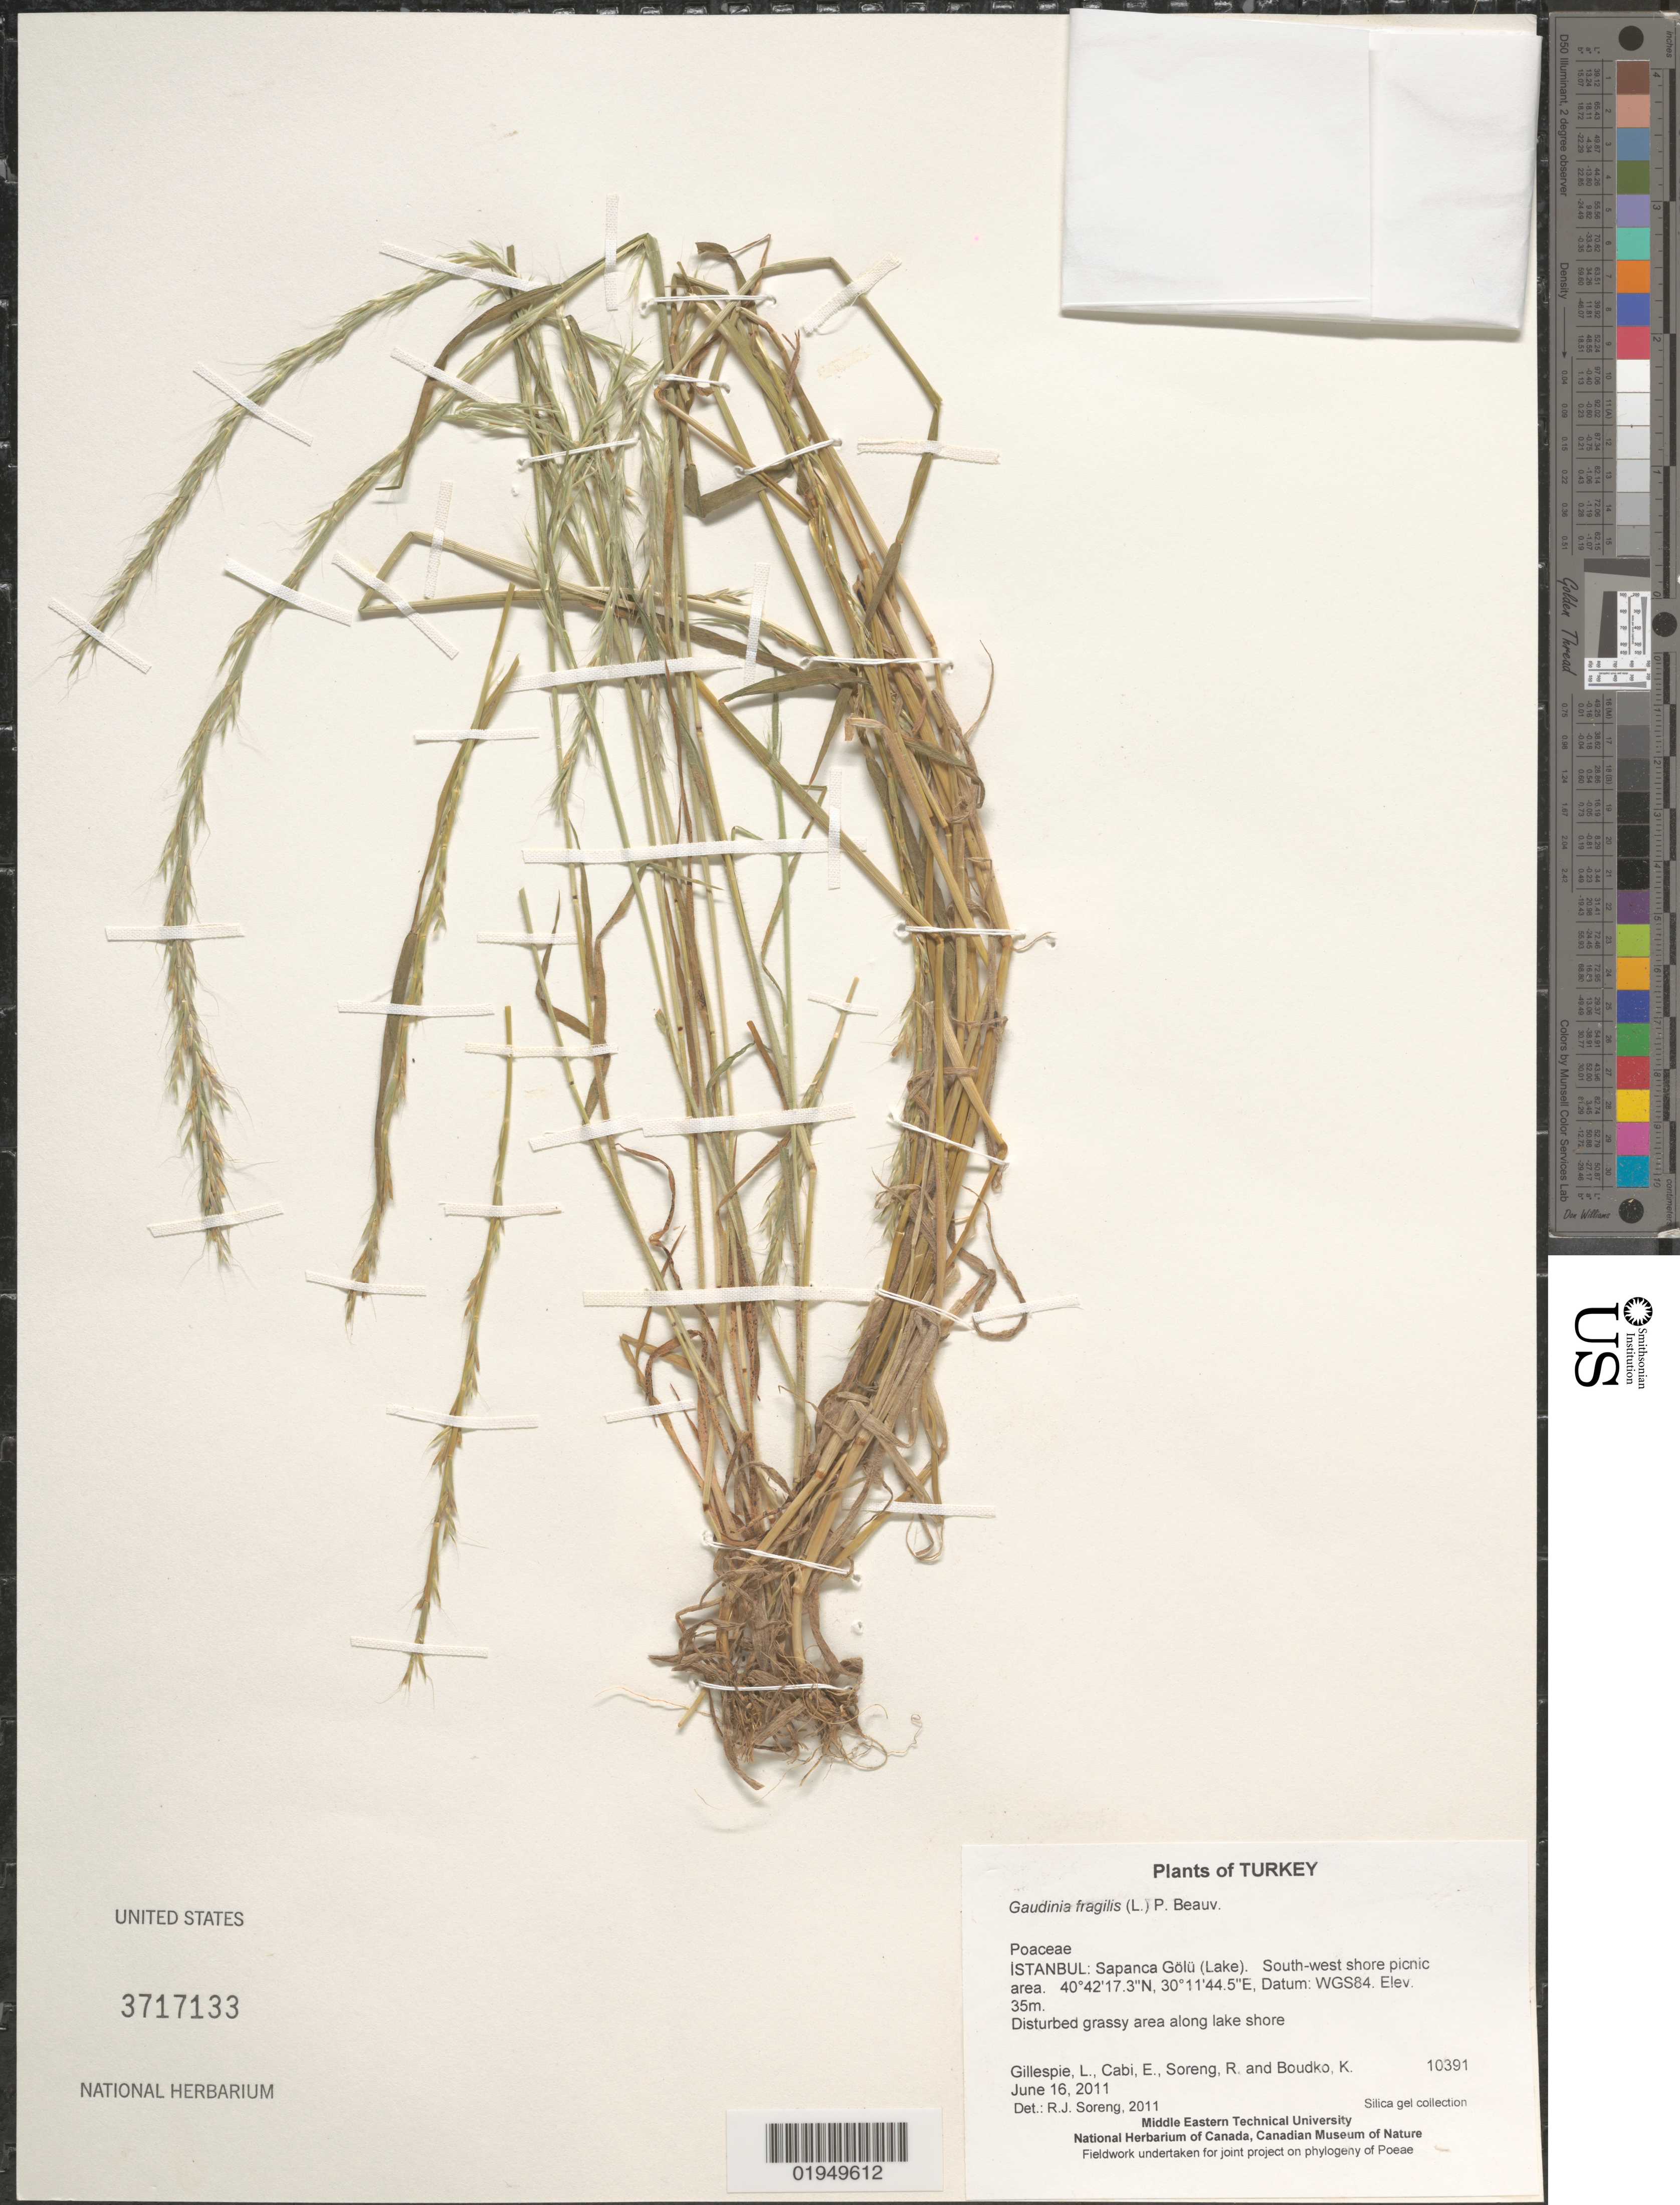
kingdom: Plantae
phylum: Tracheophyta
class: Liliopsida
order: Poales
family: Poaceae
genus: Gaudinia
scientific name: Gaudinia fragilis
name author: (L.) P. Beauv.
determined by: Soreng, Robert J., Research Associate (BOT), Smithsonian Institution - National Museum of Natural History (UNITED STATES)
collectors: L. J. Gillespie, E. Cabi, R. J. Soreng & K. Boudko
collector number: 10391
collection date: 2011-06-16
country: Turkey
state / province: Istanbul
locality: Sapanca Gölü (Lake). South-west shore picnic area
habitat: Disturbed grassy area along lake shore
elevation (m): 35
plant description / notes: Two forms - silica gel from glabrous form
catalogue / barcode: US 3717133